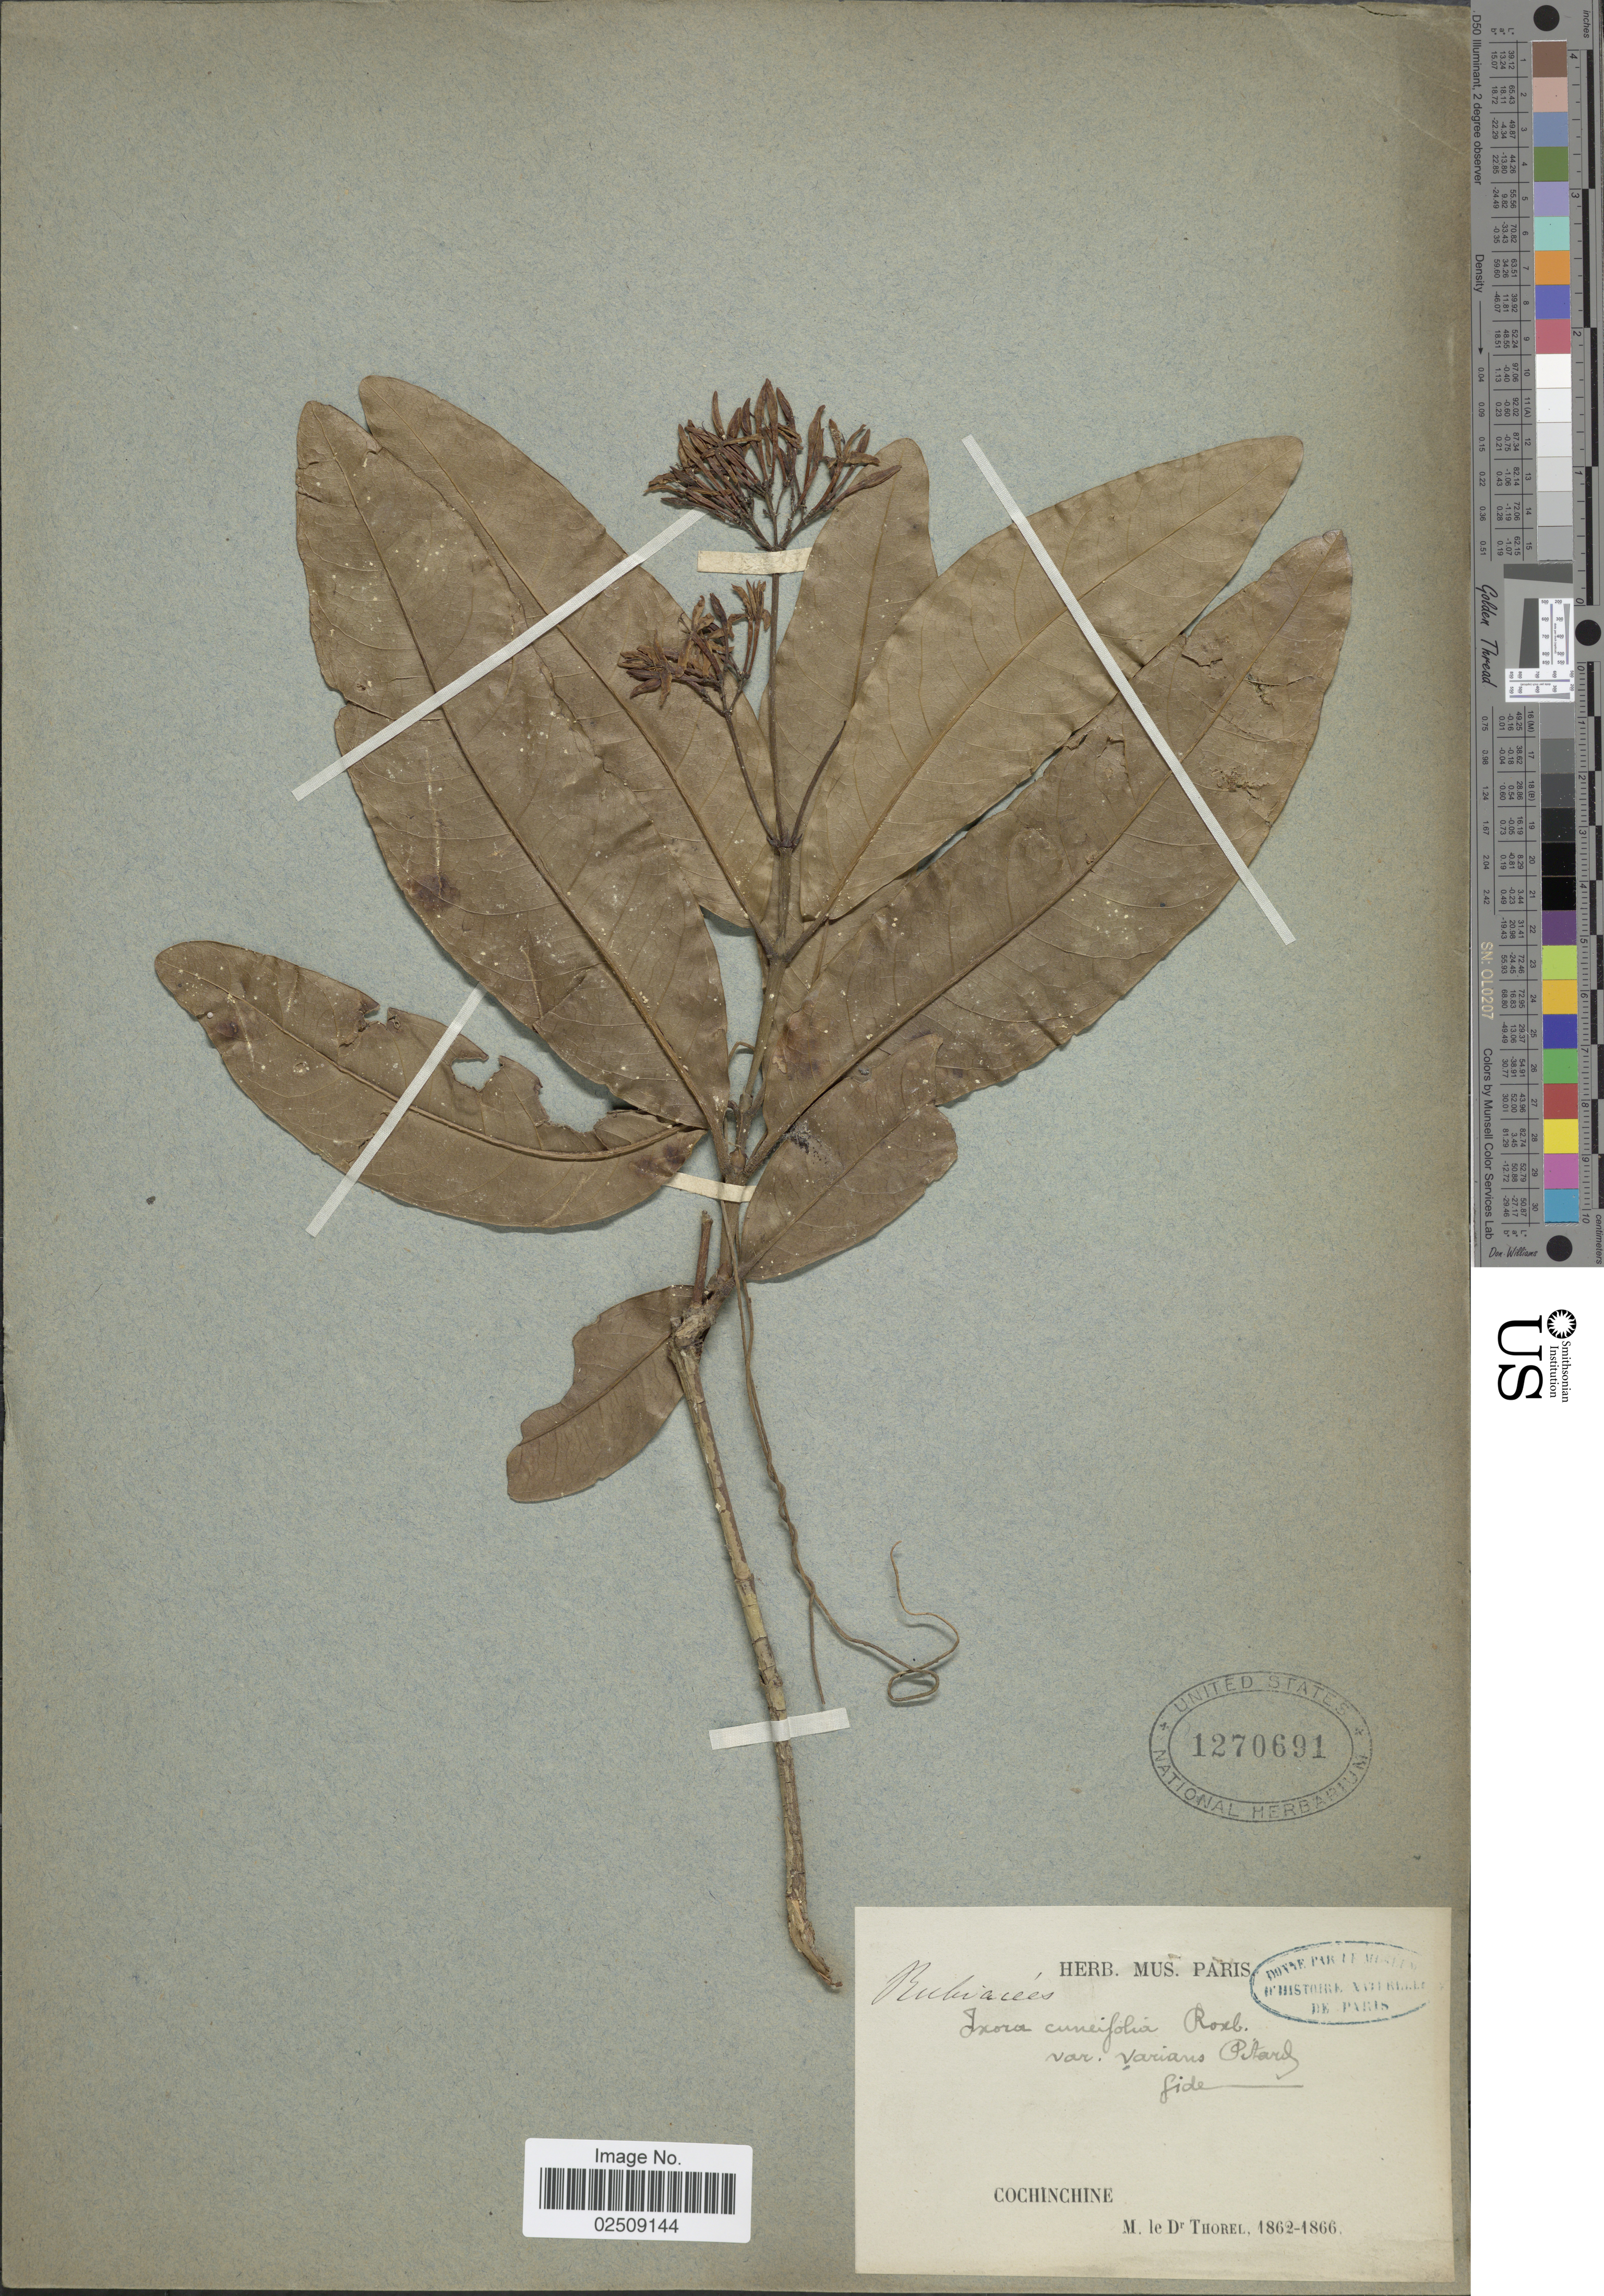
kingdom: Plantae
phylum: Tracheophyta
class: Magnoliopsida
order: Gentianales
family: Rubiaceae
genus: Ixora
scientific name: Ixora cuneifolia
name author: Roxb.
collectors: C. Thorel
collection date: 1862/1866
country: Vietnam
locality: Cochinchine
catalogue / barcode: US 1270691